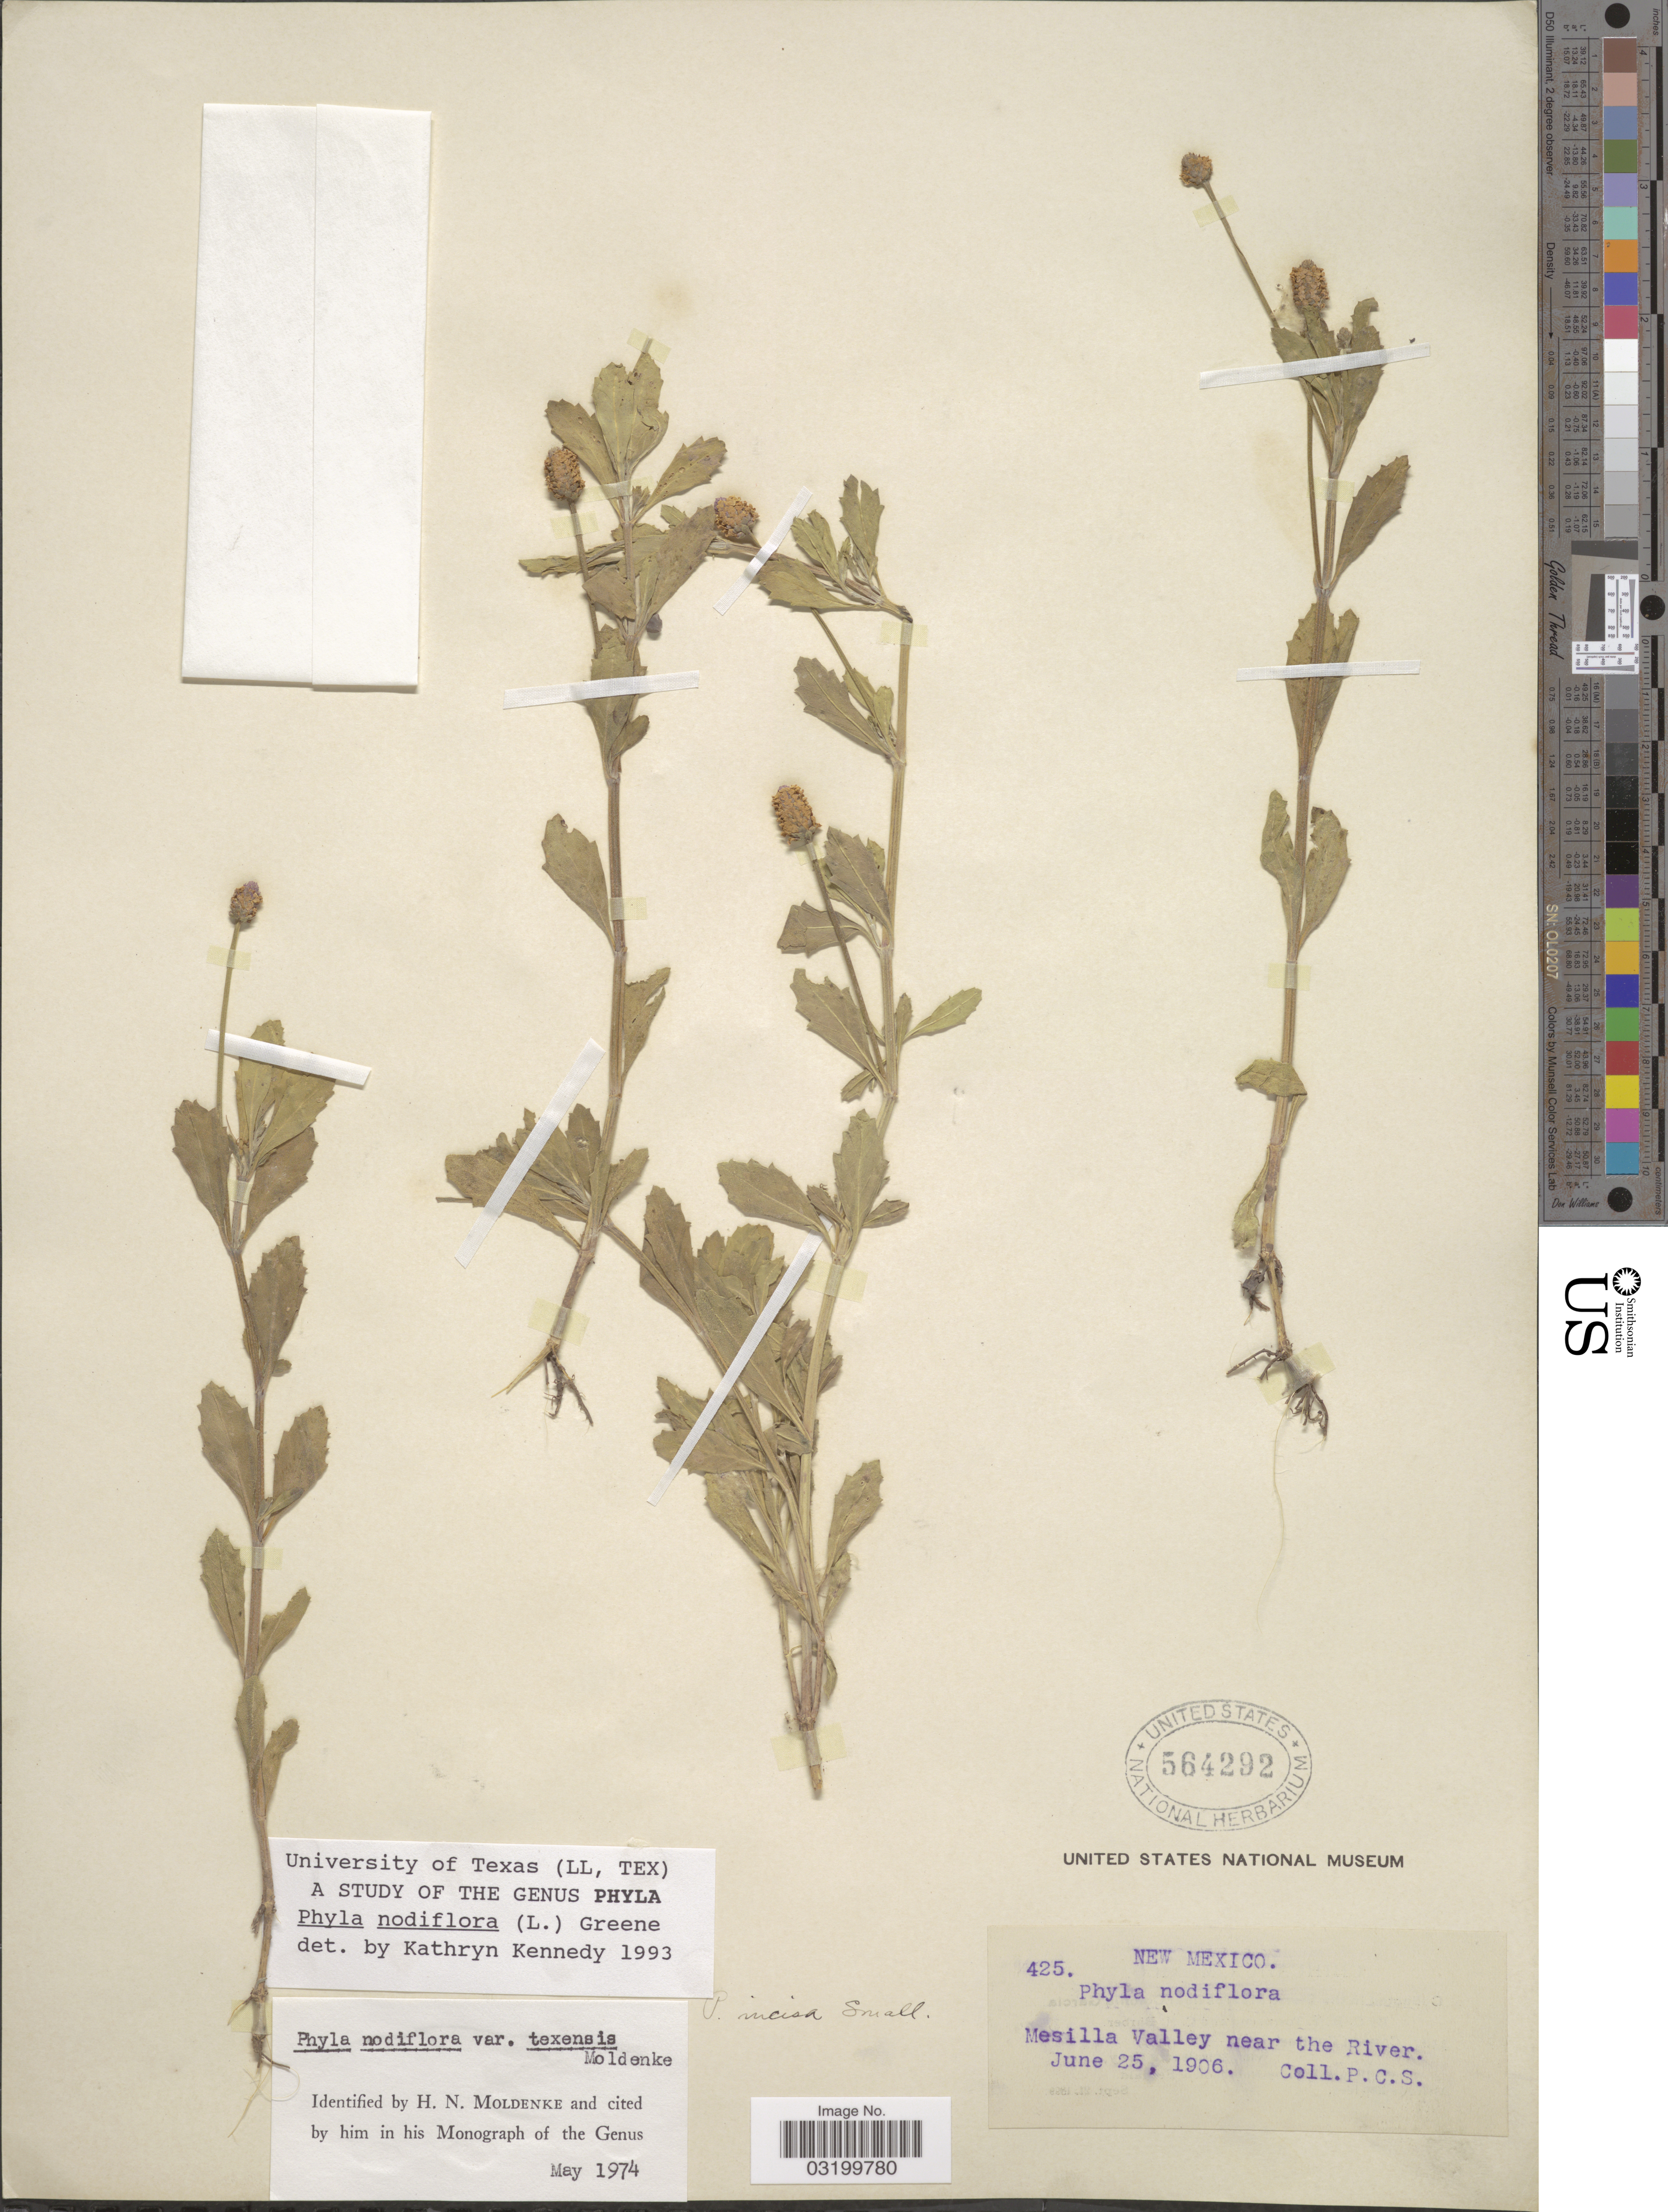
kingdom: Plantae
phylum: Tracheophyta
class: Magnoliopsida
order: Lamiales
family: Verbenaceae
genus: Phyla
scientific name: Phyla nodiflora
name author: (L.) Greene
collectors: P. C. S.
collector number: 425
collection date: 1906-06-25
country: United States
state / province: New Mexico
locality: Mesilla Valley near the River.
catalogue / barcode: US 564292